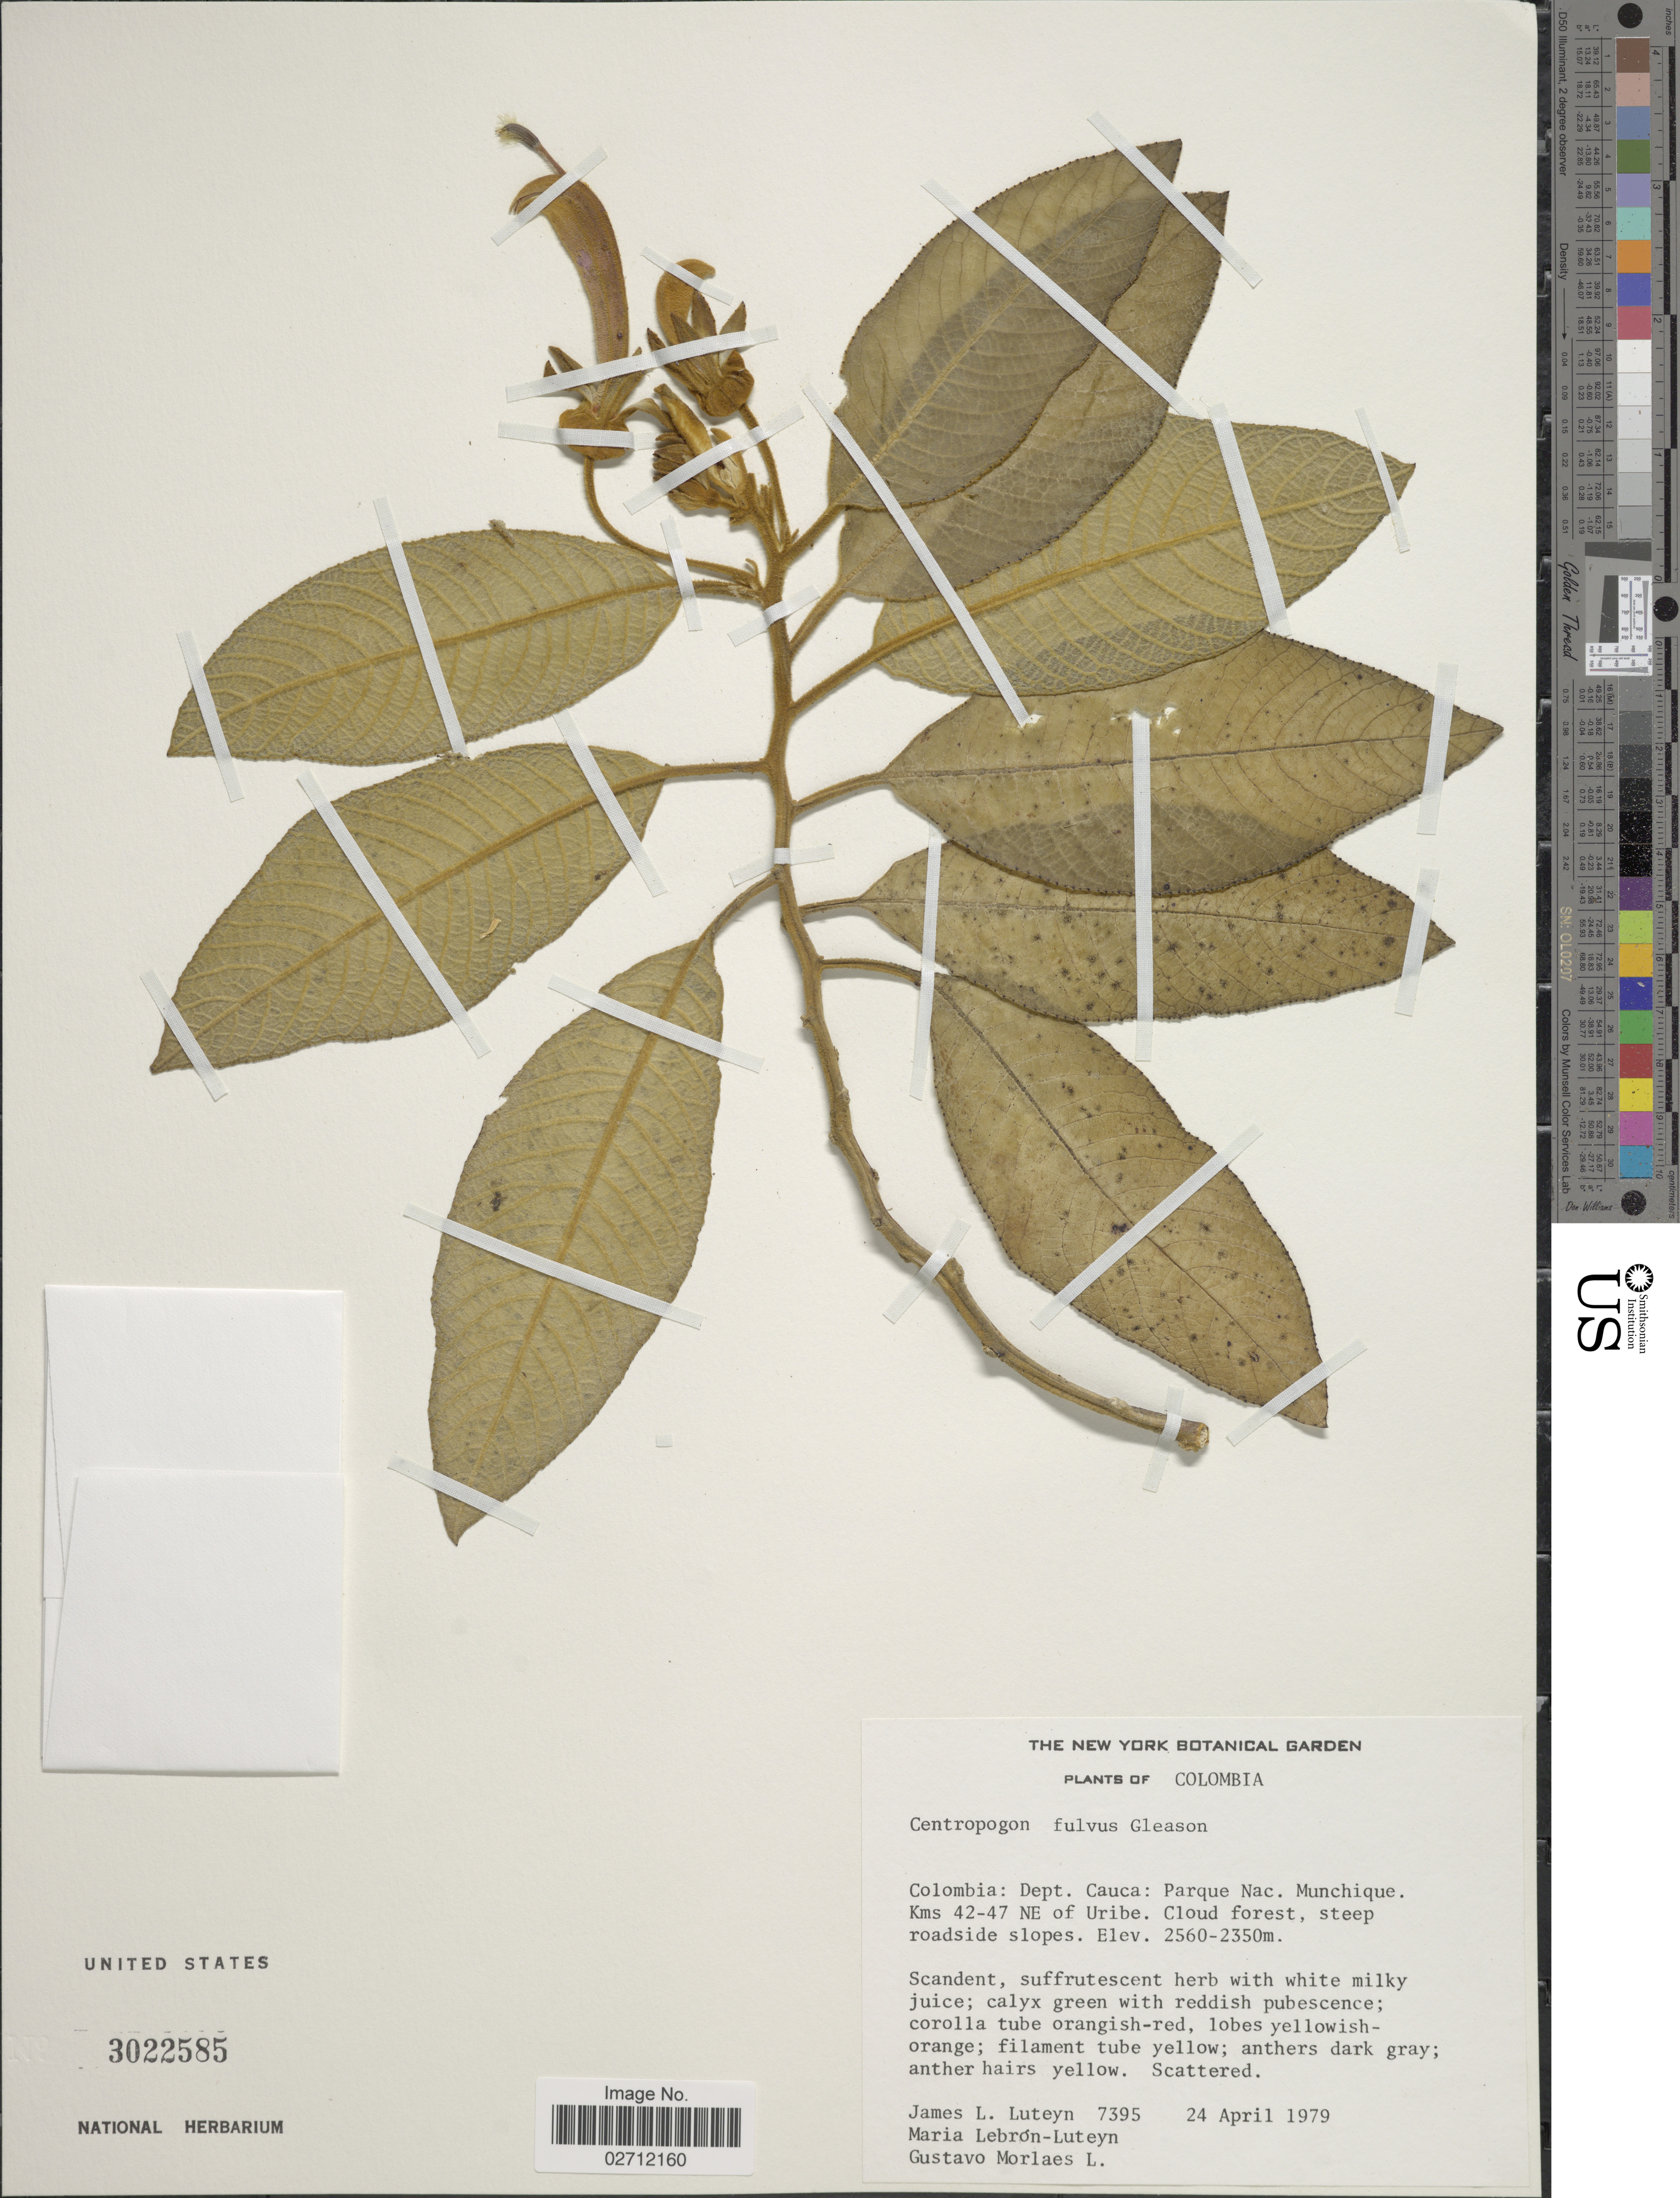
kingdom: Plantae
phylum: Tracheophyta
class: Magnoliopsida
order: Asterales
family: Campanulaceae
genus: Centropogon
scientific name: Centropogon fulvus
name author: Gleason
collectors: J. L. Luteyn, M. L. Lebrón-Luteyn & G. Morales L.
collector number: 7395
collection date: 1979-04-24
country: Colombia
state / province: Cauca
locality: Parque Nac. Munchique, Kms. 42-47 NE of Uribe, cloud forest, steep roadside slopes.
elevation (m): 2350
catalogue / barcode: US 3022585